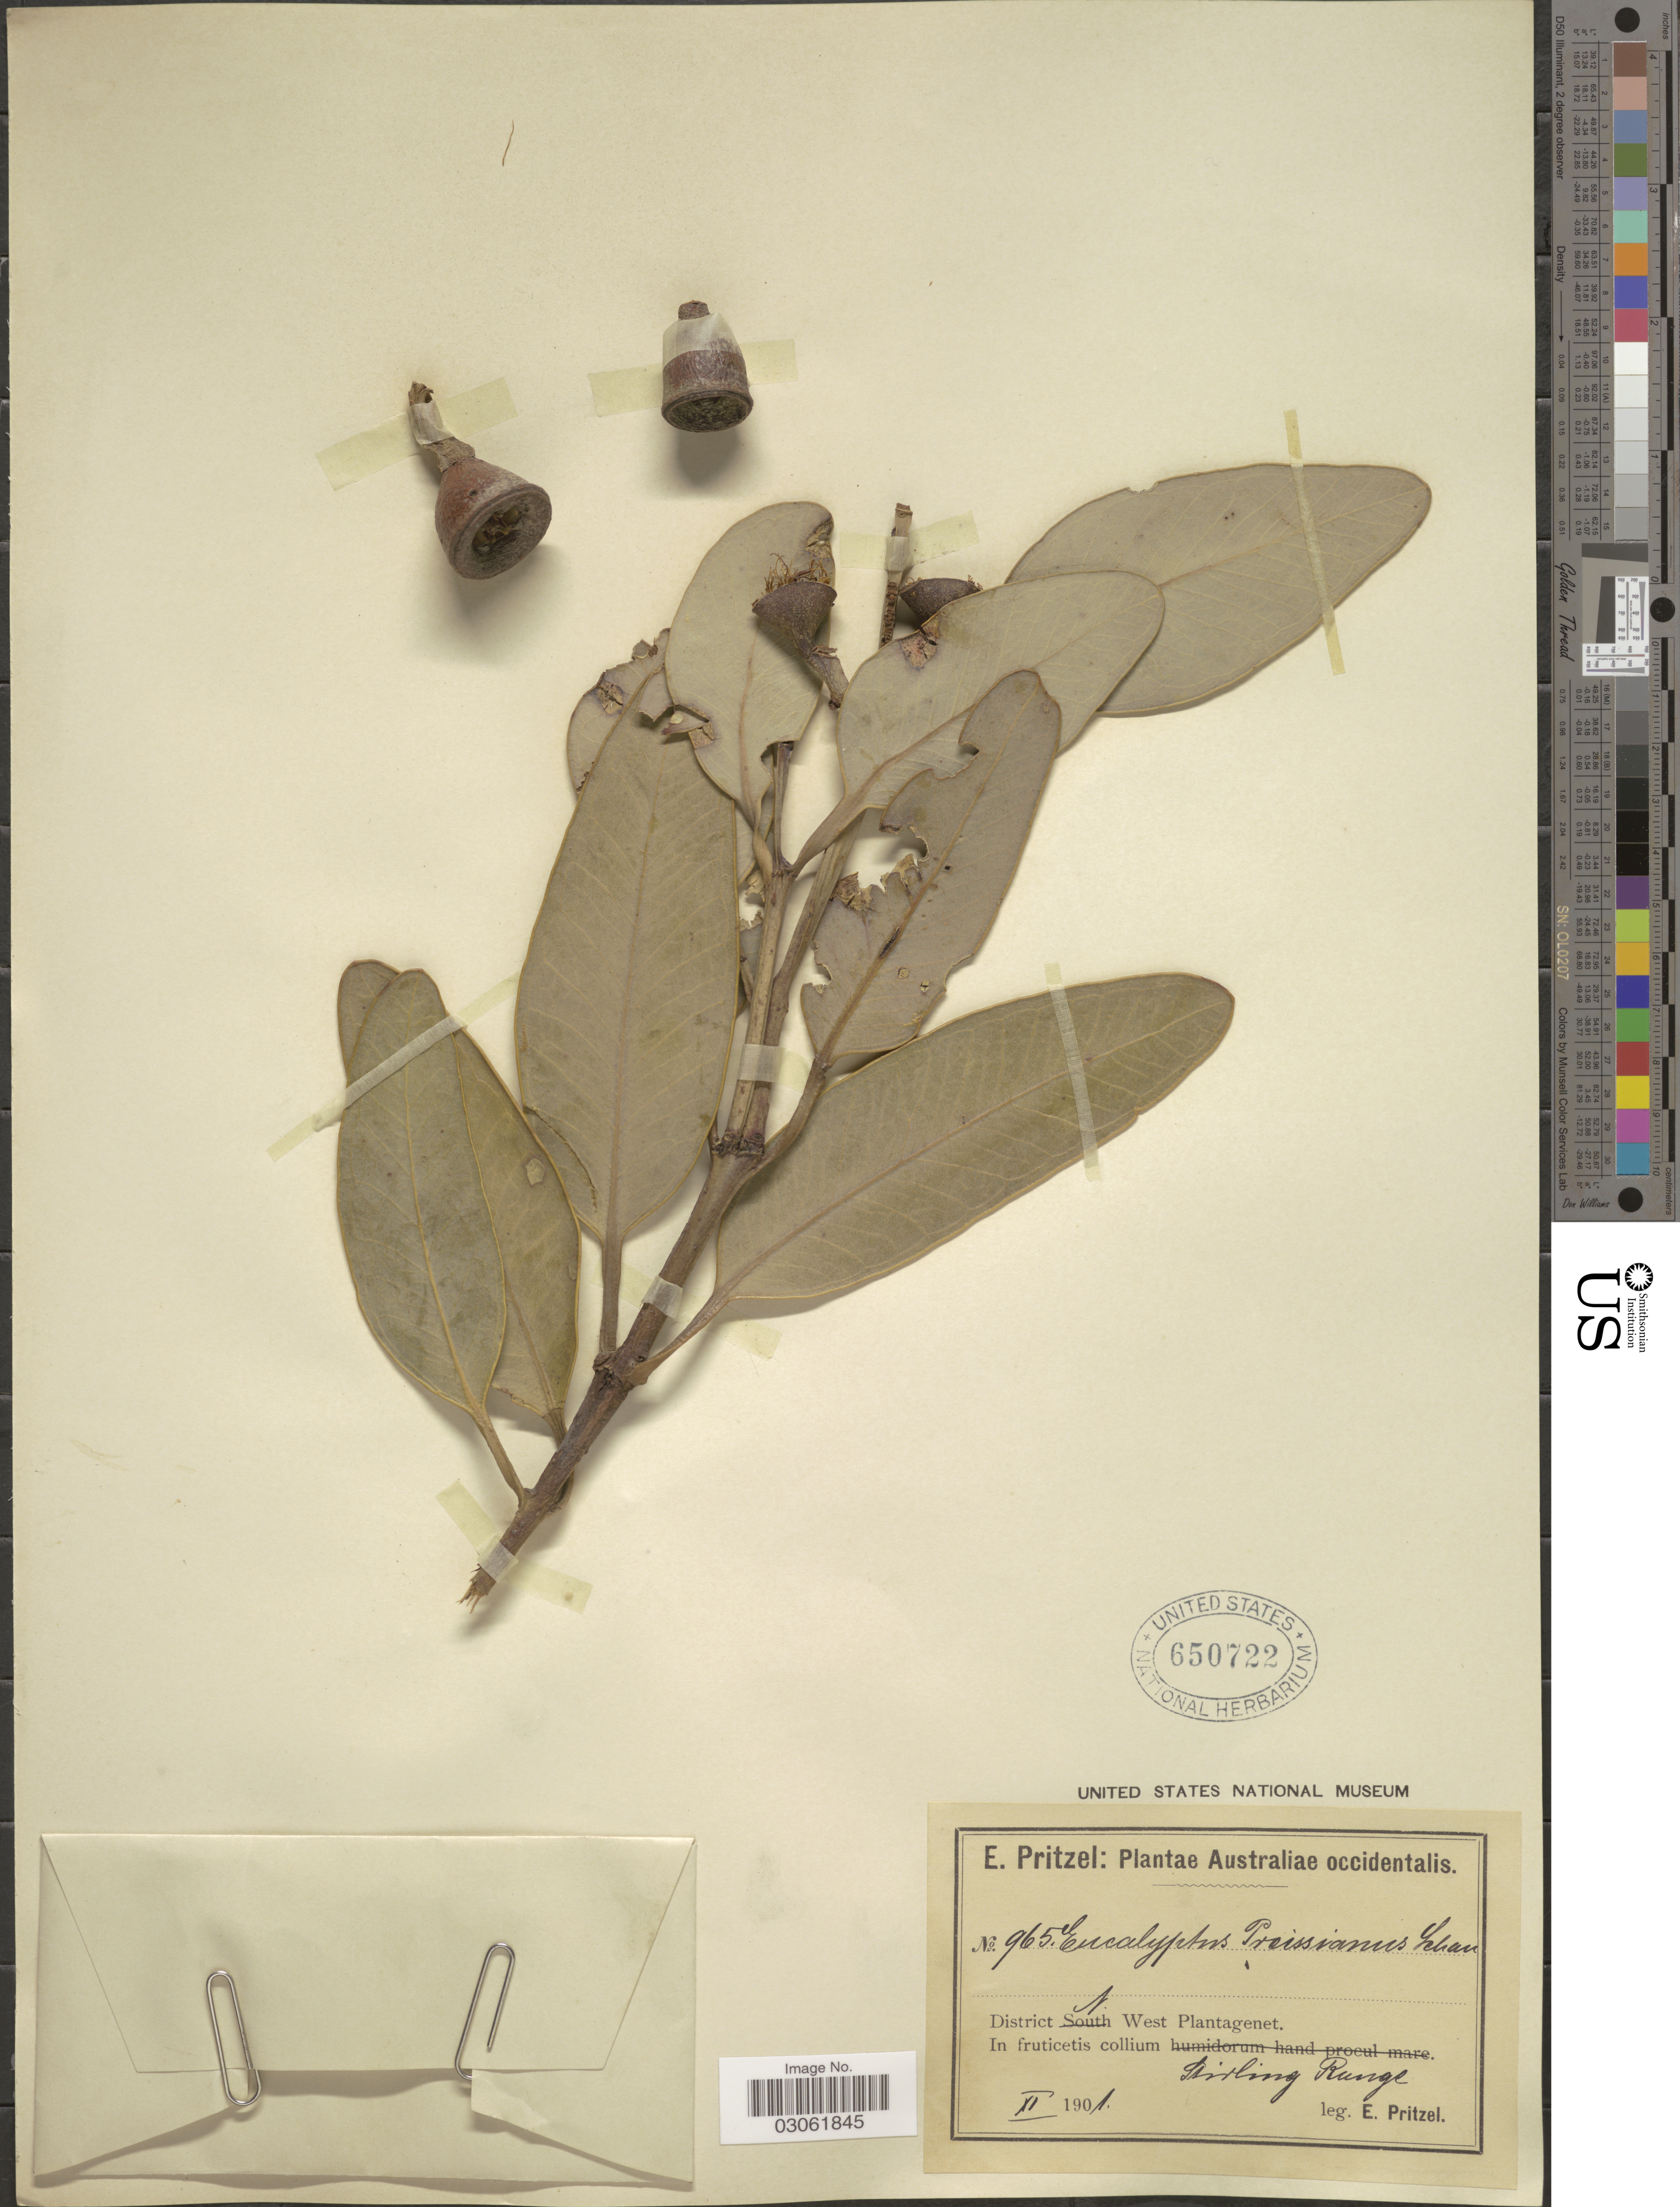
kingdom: Plantae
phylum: Tracheophyta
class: Magnoliopsida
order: Myrtales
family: Myrtaceae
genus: Eucalyptus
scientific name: Eucalyptus preissiana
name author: Schauer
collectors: E. G. Pritzel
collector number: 965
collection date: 1901-11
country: Australia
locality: Australiae occidentalis. District N West Plantagenet. In fruticetis collium Stirling Range.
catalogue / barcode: US 650722